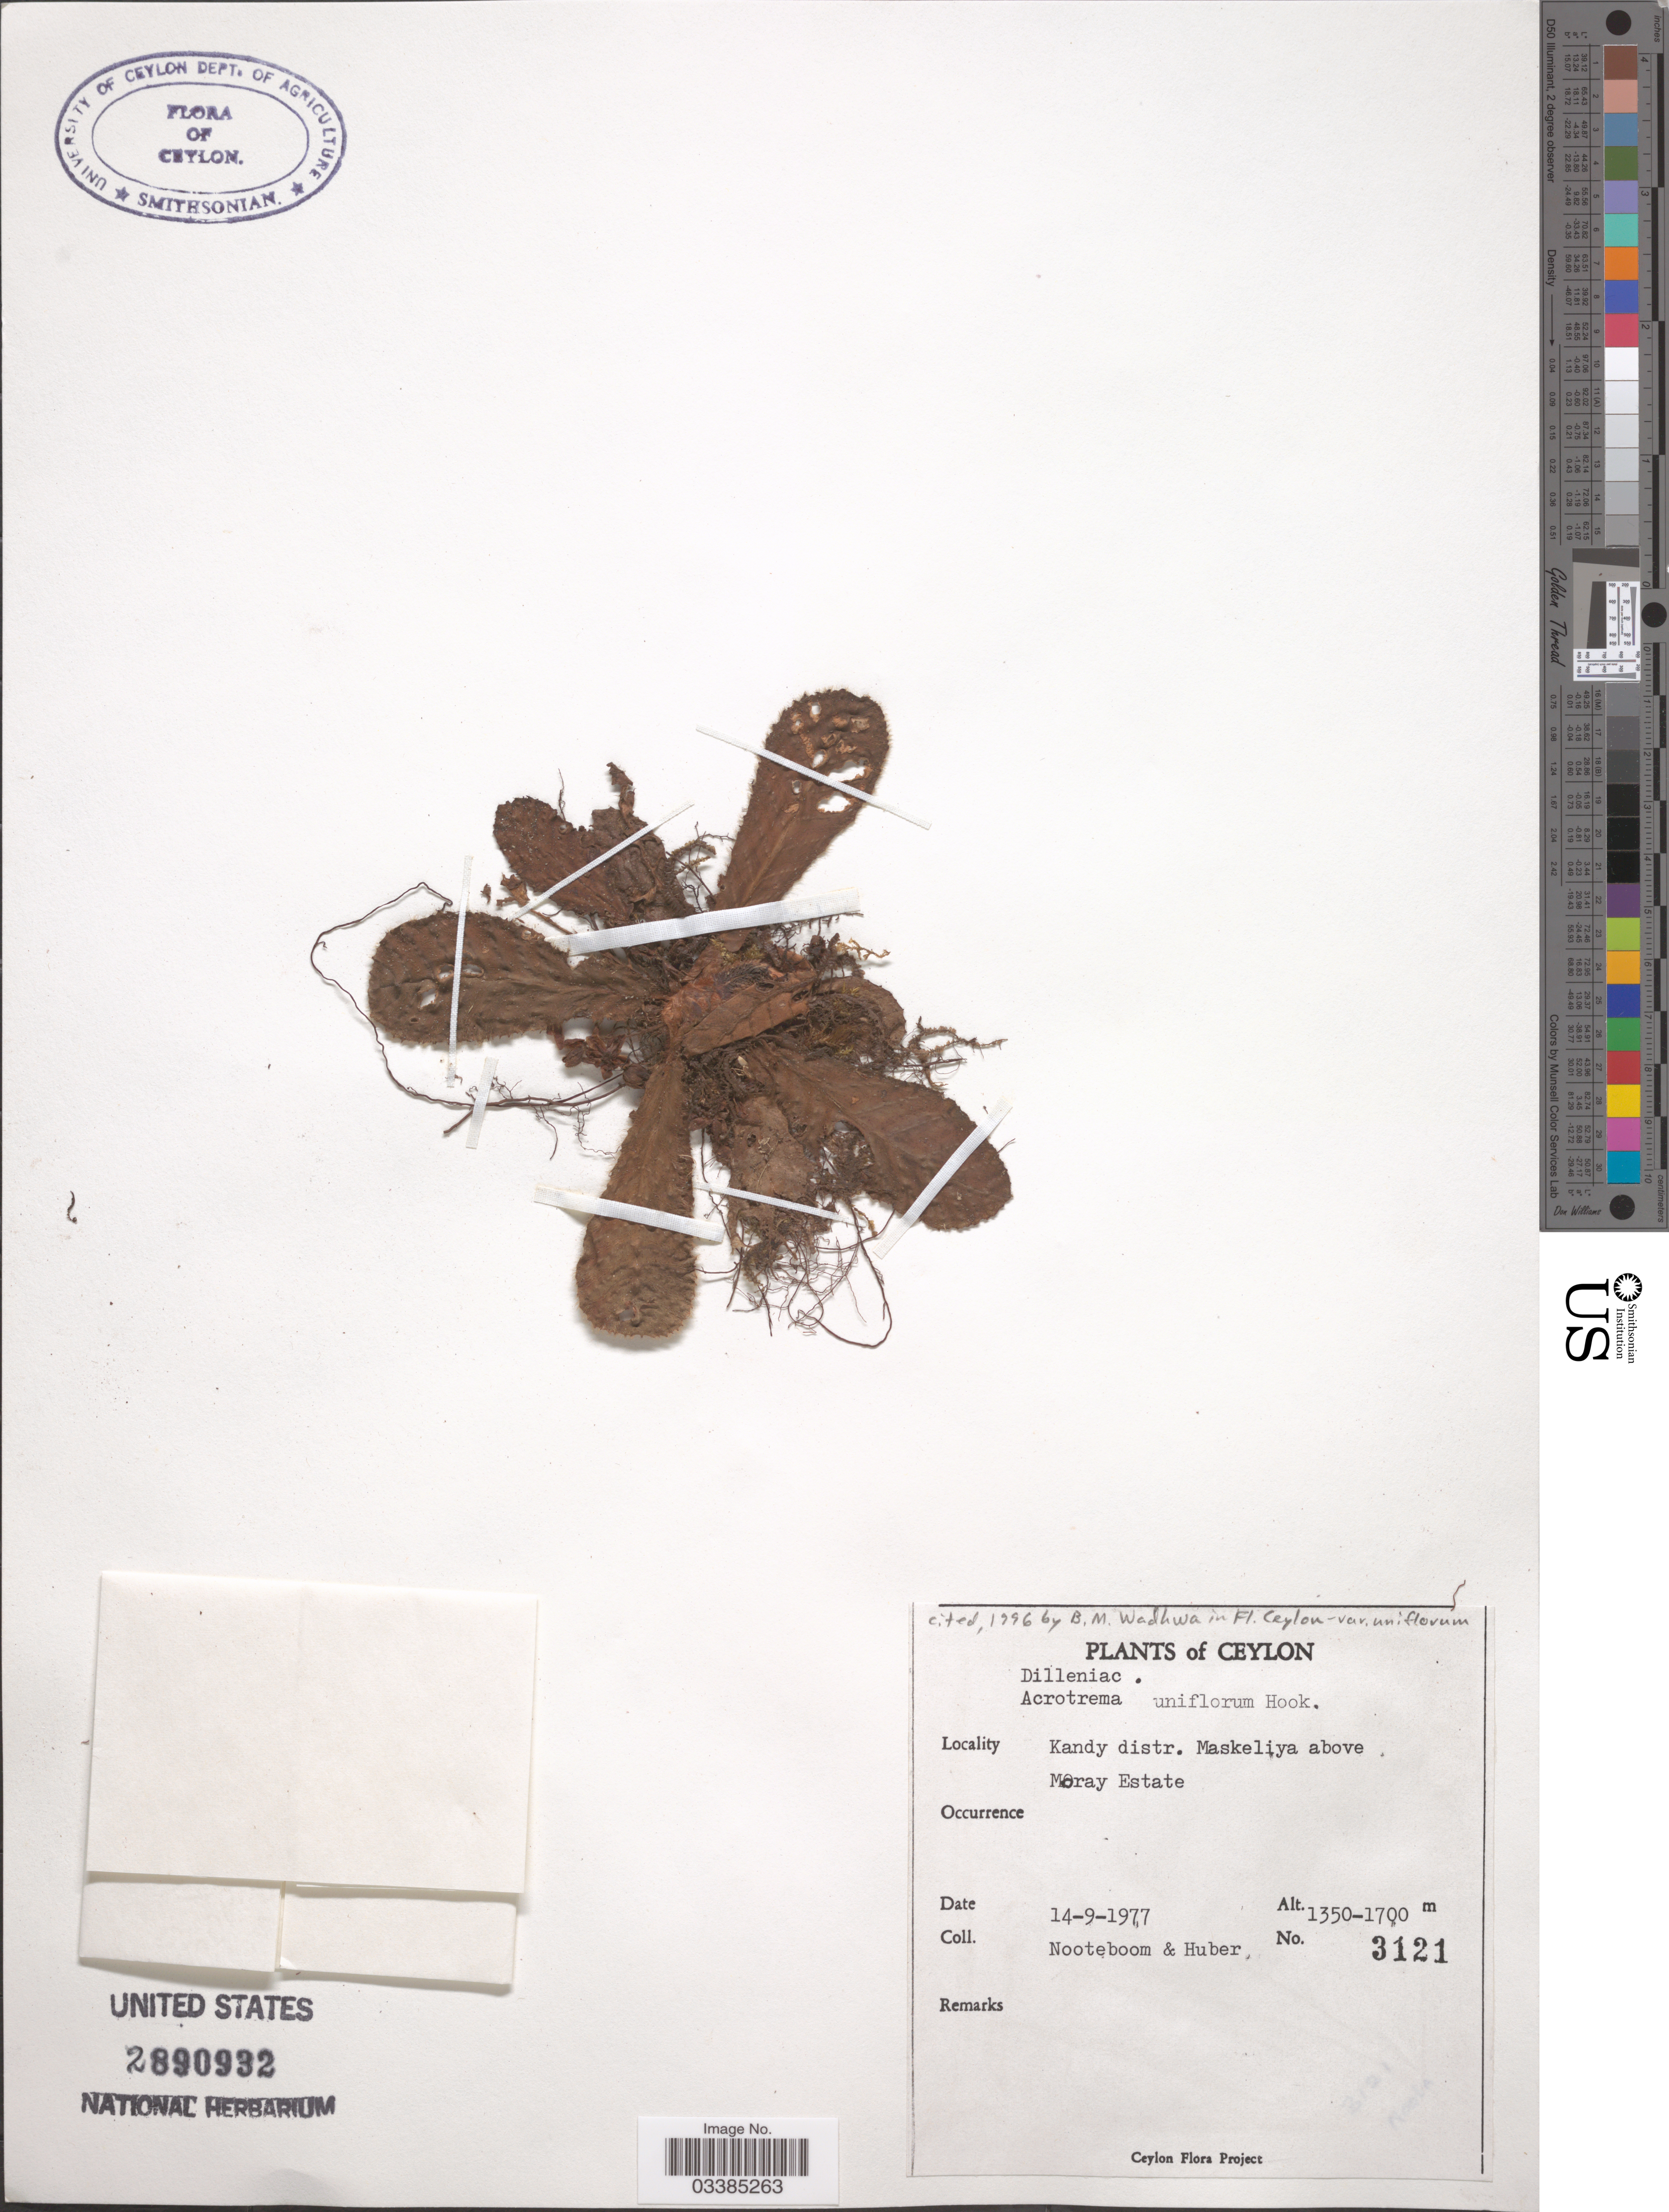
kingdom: Plantae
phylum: Tracheophyta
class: Magnoliopsida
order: Dilleniales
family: Dilleniaceae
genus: Acrotrema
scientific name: Acrotrema uniflorum var. uniflorum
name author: Hook.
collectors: Nooteboom, -- & Huber, --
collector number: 3121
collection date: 1977-09-14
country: Sri Lanka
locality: Ceylon. Kandy distr. Maskeliya above Moray Estate.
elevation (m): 1350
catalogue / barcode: US 2890932